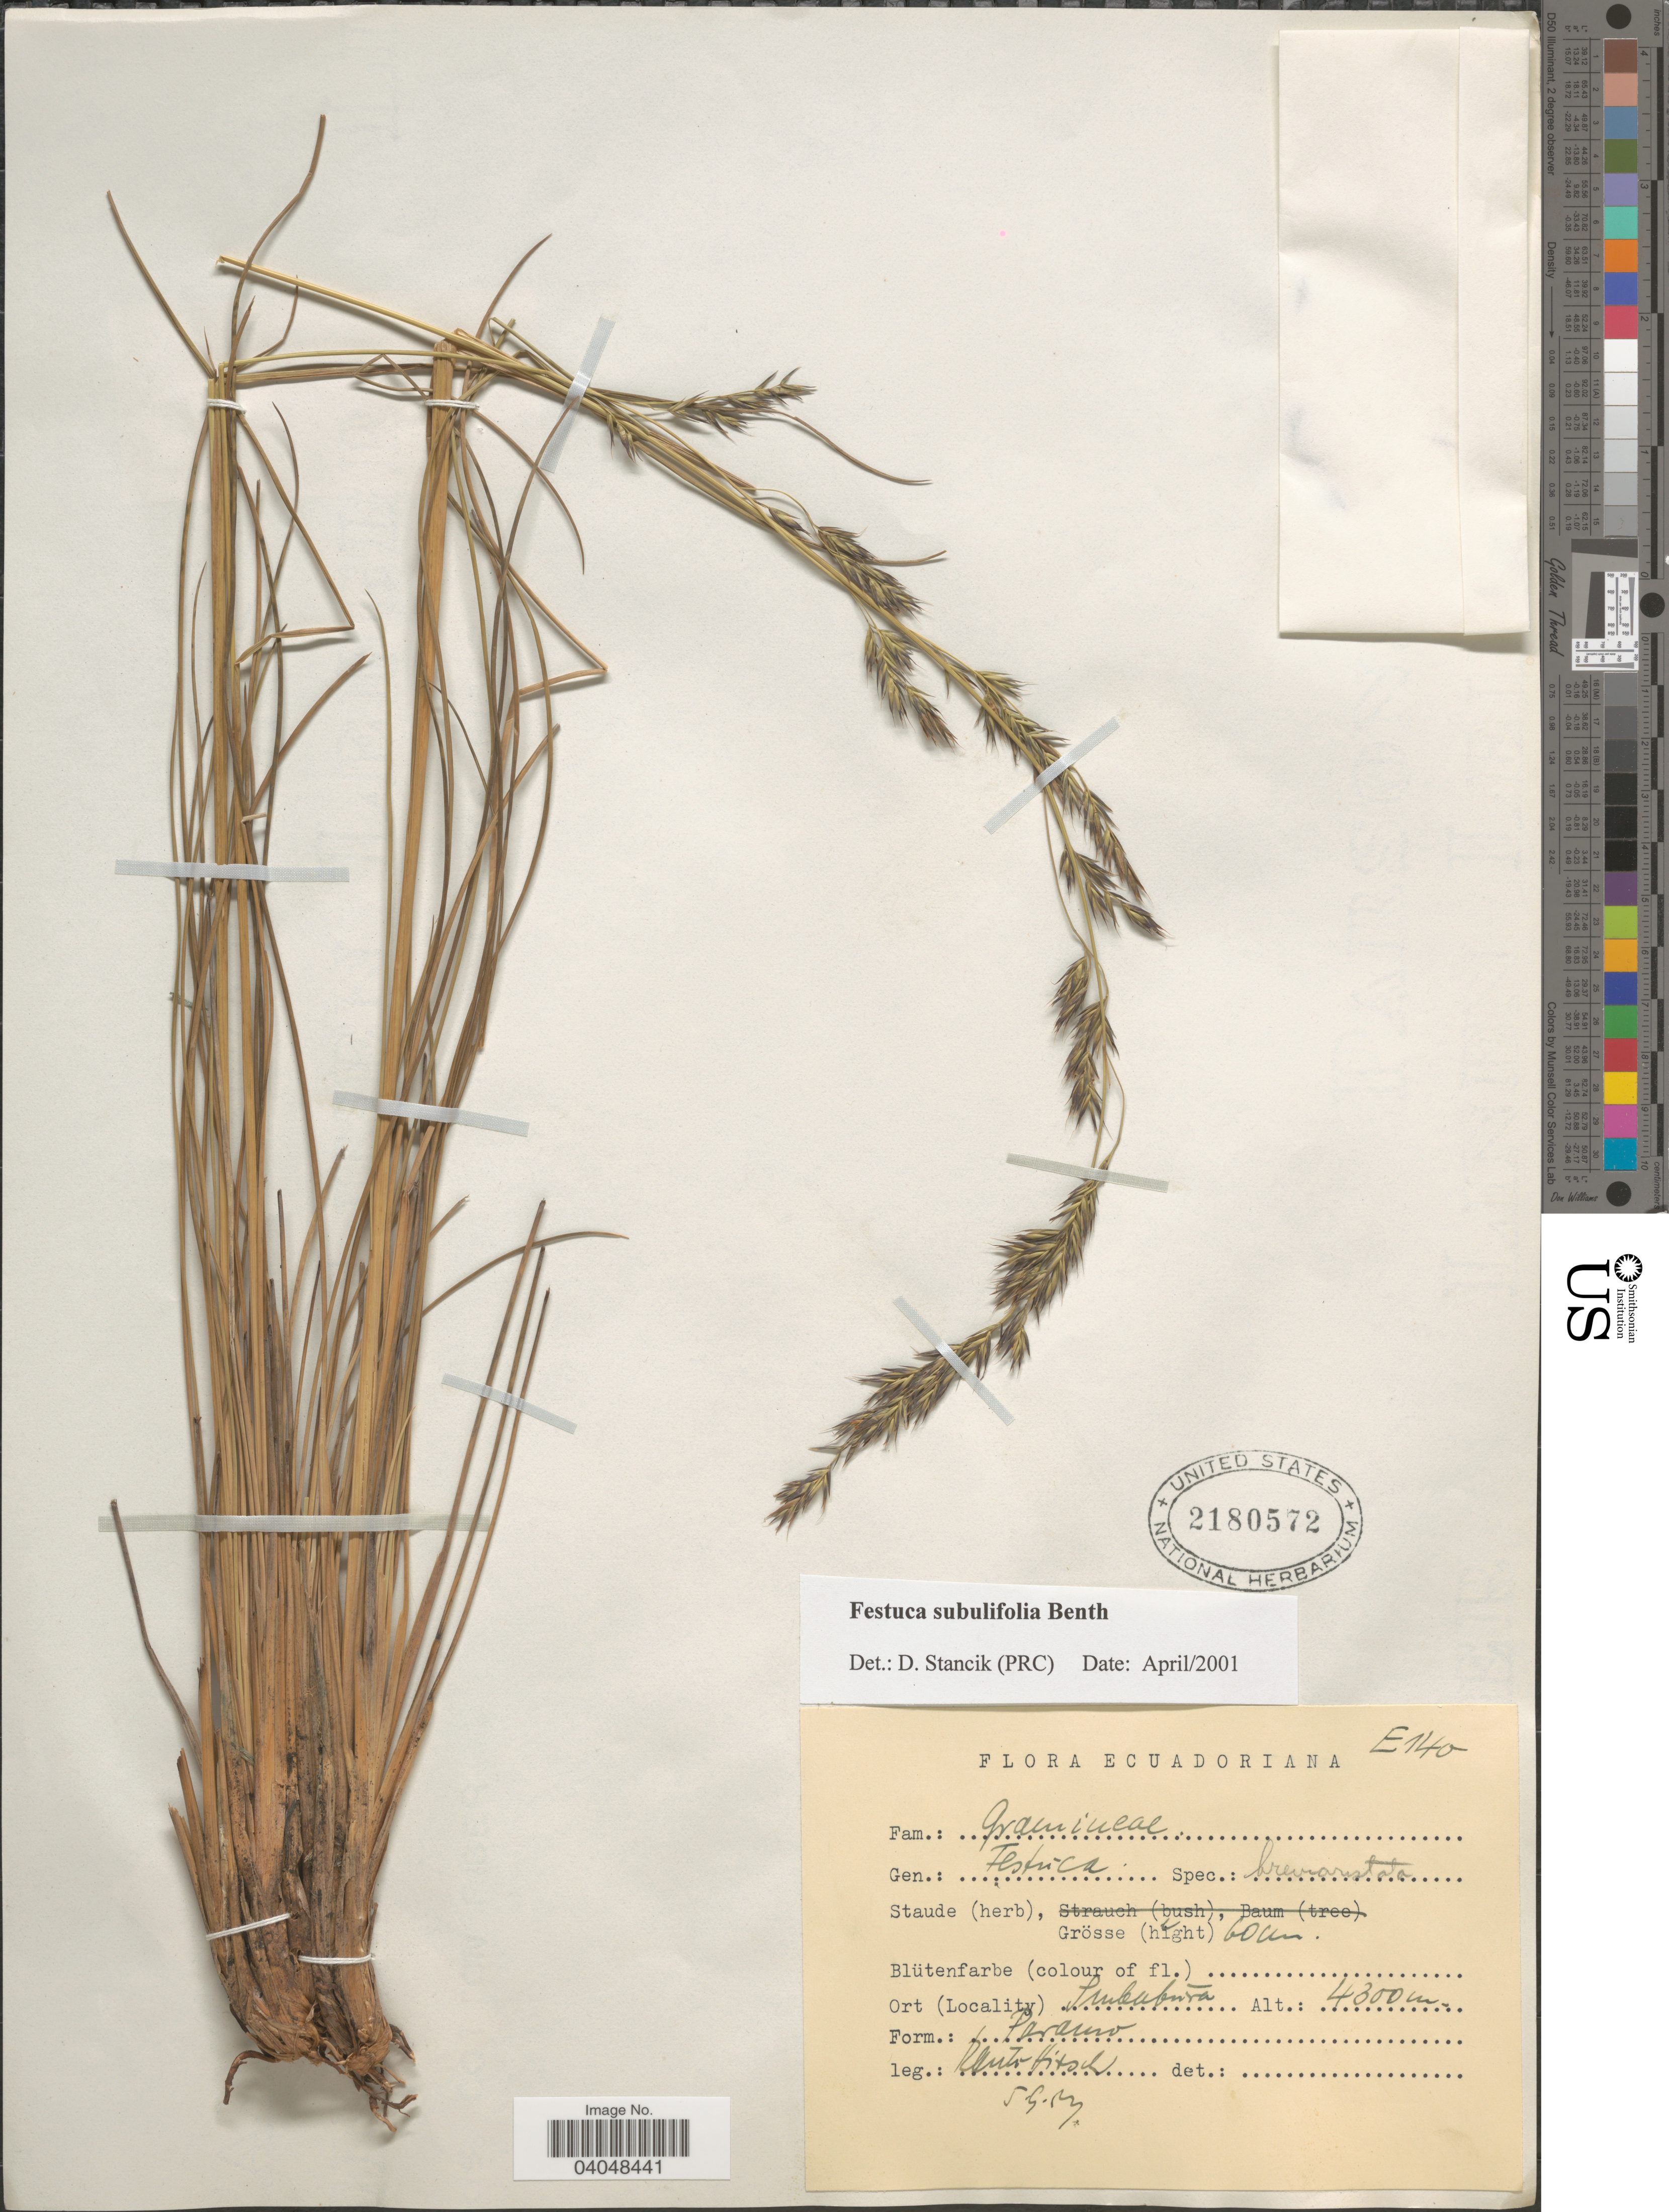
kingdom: Plantae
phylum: Tracheophyta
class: Liliopsida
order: Poales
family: Poaceae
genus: Festuca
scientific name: Festuca subulifolia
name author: Benth.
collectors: W. Rauh & G. Hirsch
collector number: E140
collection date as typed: Transcribed d/m/y: 5/9/57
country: Ecuador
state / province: Imbabura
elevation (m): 4300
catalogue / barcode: US 2180572